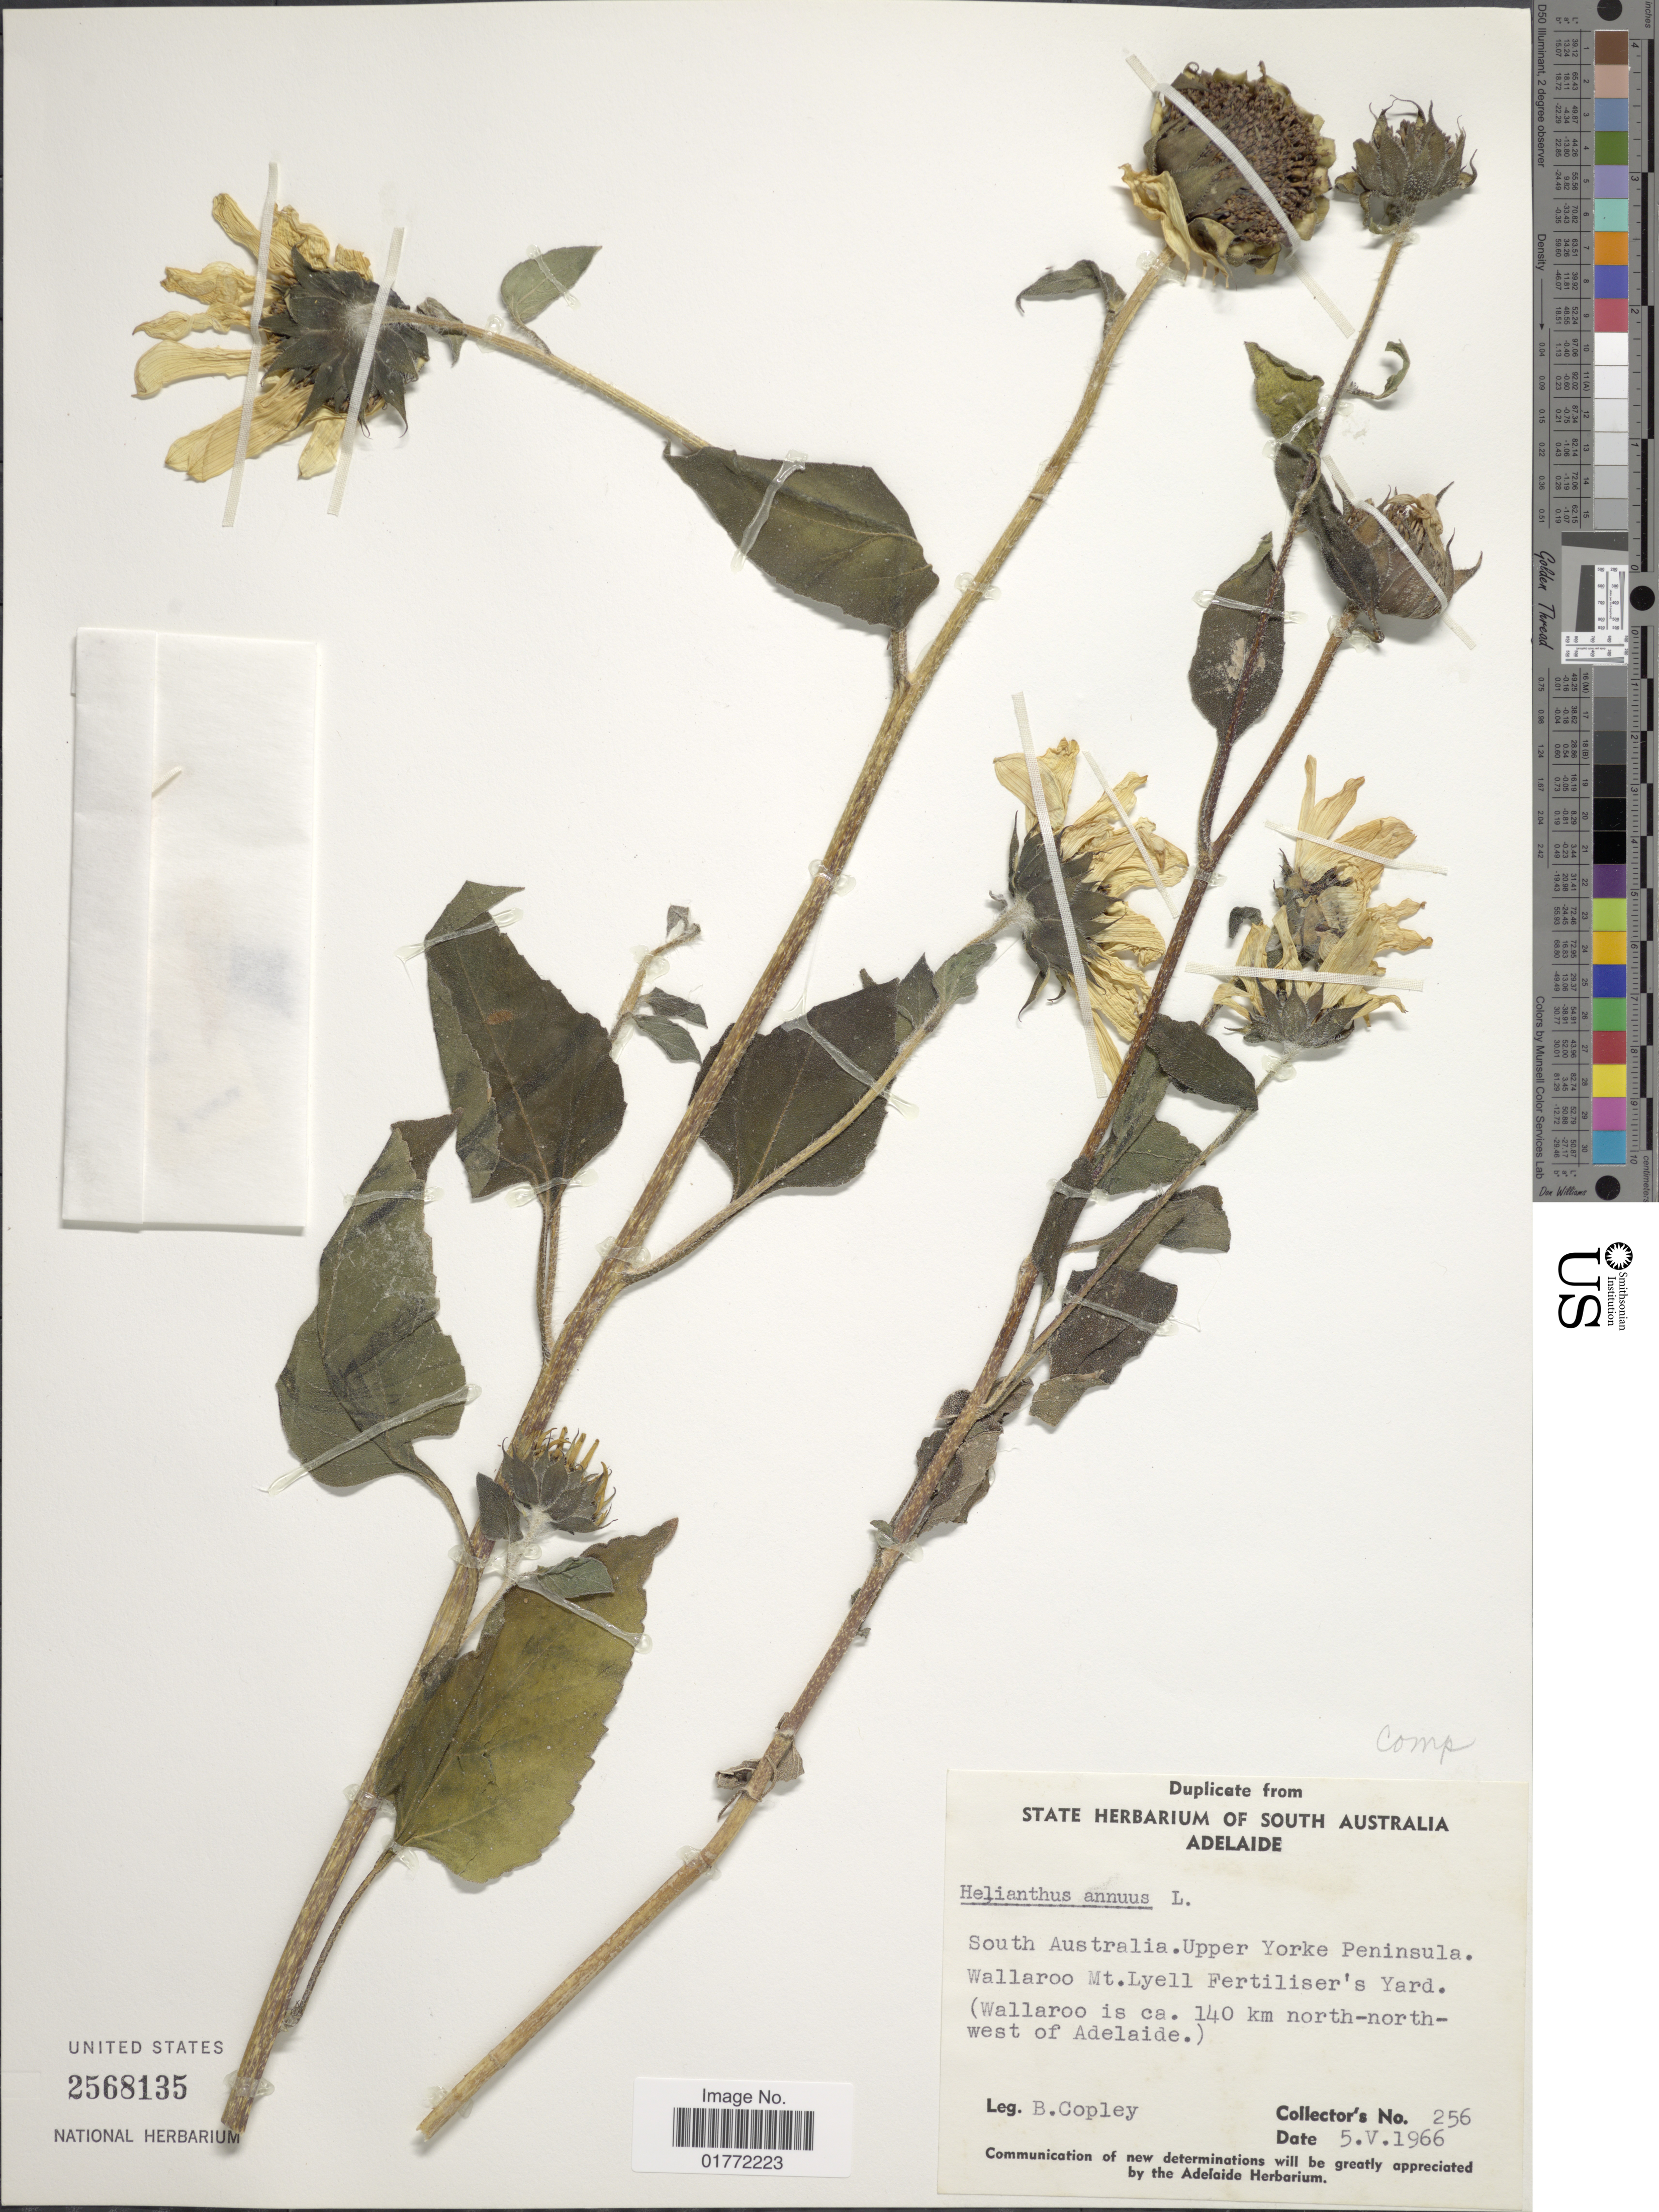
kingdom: Plantae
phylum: Tracheophyta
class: Magnoliopsida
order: Asterales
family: Asteraceae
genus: Helianthus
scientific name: Helianthus annuus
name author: L.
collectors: B. Copley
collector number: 256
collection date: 1966-05-05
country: Australia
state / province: South Australia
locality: Upper Yorke Peninsula, Wallaroo Mt. Lyell Fertiliser's Yard/ (Wallaroo is ca. 140 km north-north-west of Adelaide)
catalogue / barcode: US 2568135